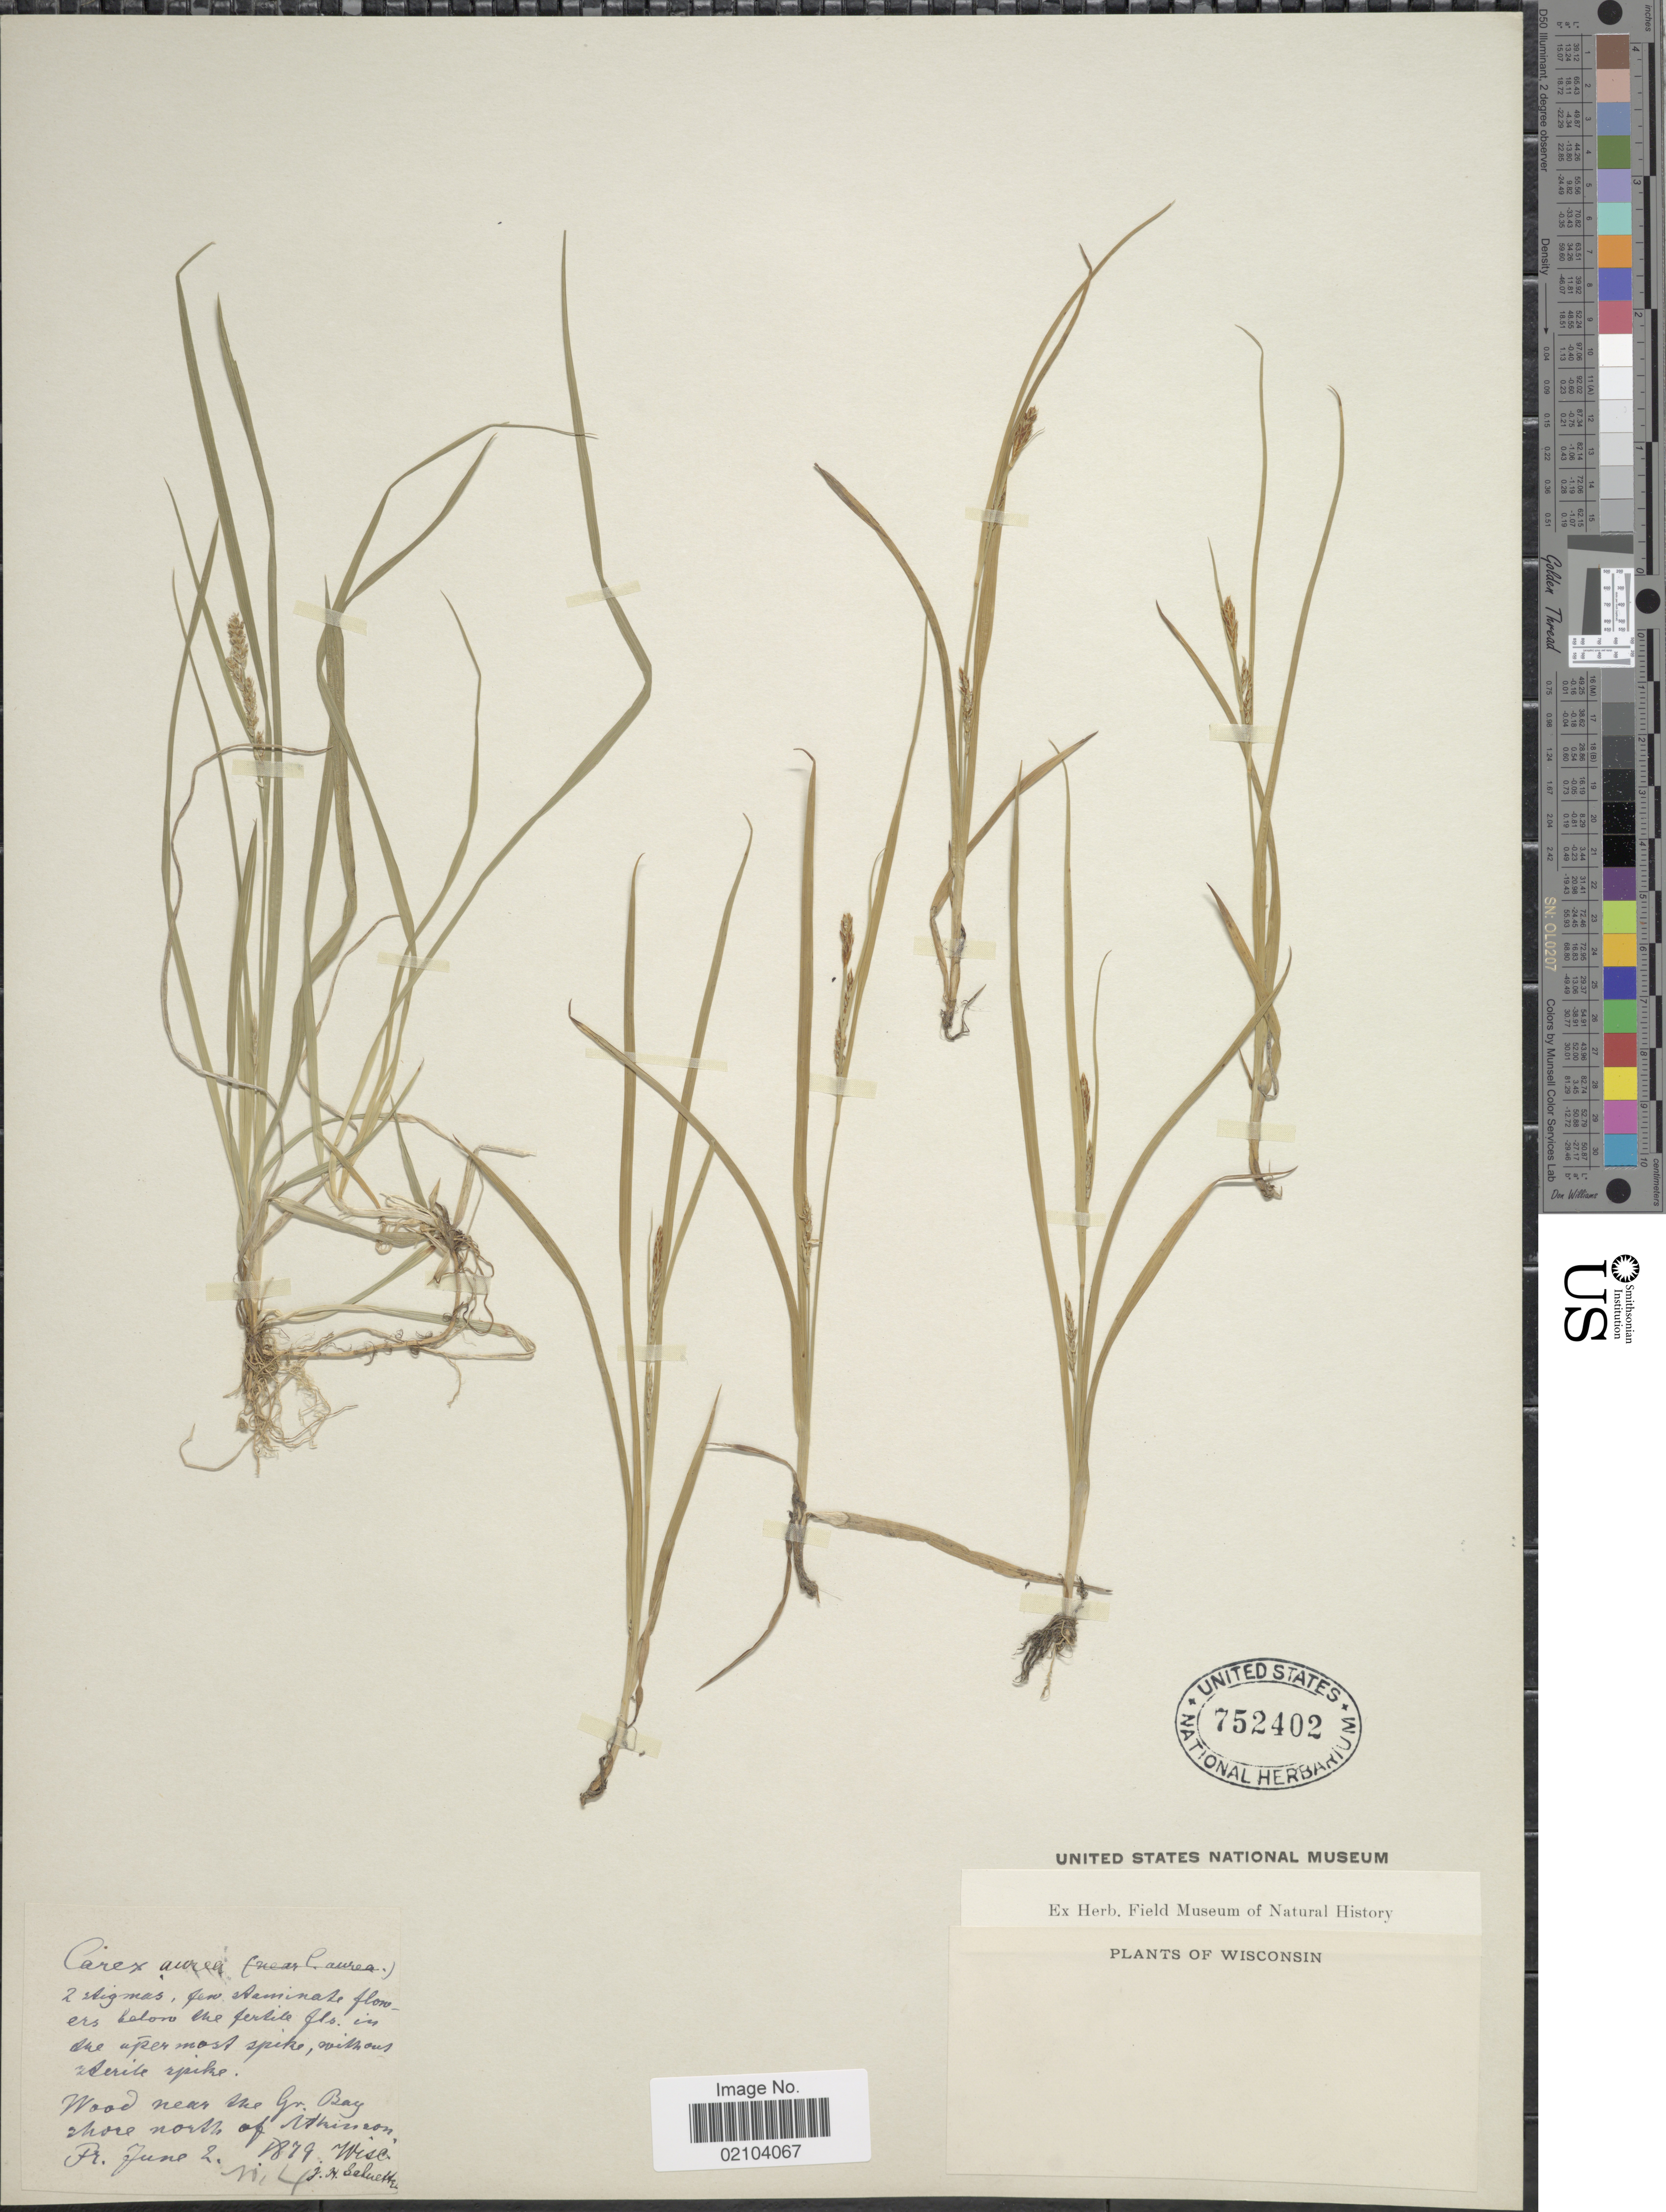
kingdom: Plantae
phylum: Tracheophyta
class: Liliopsida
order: Poales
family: Cyperaceae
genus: Carex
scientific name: Carex aurea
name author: Nutt.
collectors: J. H. Schuette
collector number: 4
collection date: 1879-06-02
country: United States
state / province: Wisconsin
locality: Wood near the Gr. Bay More north of Atkinson, Wisc.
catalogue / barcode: US 752402